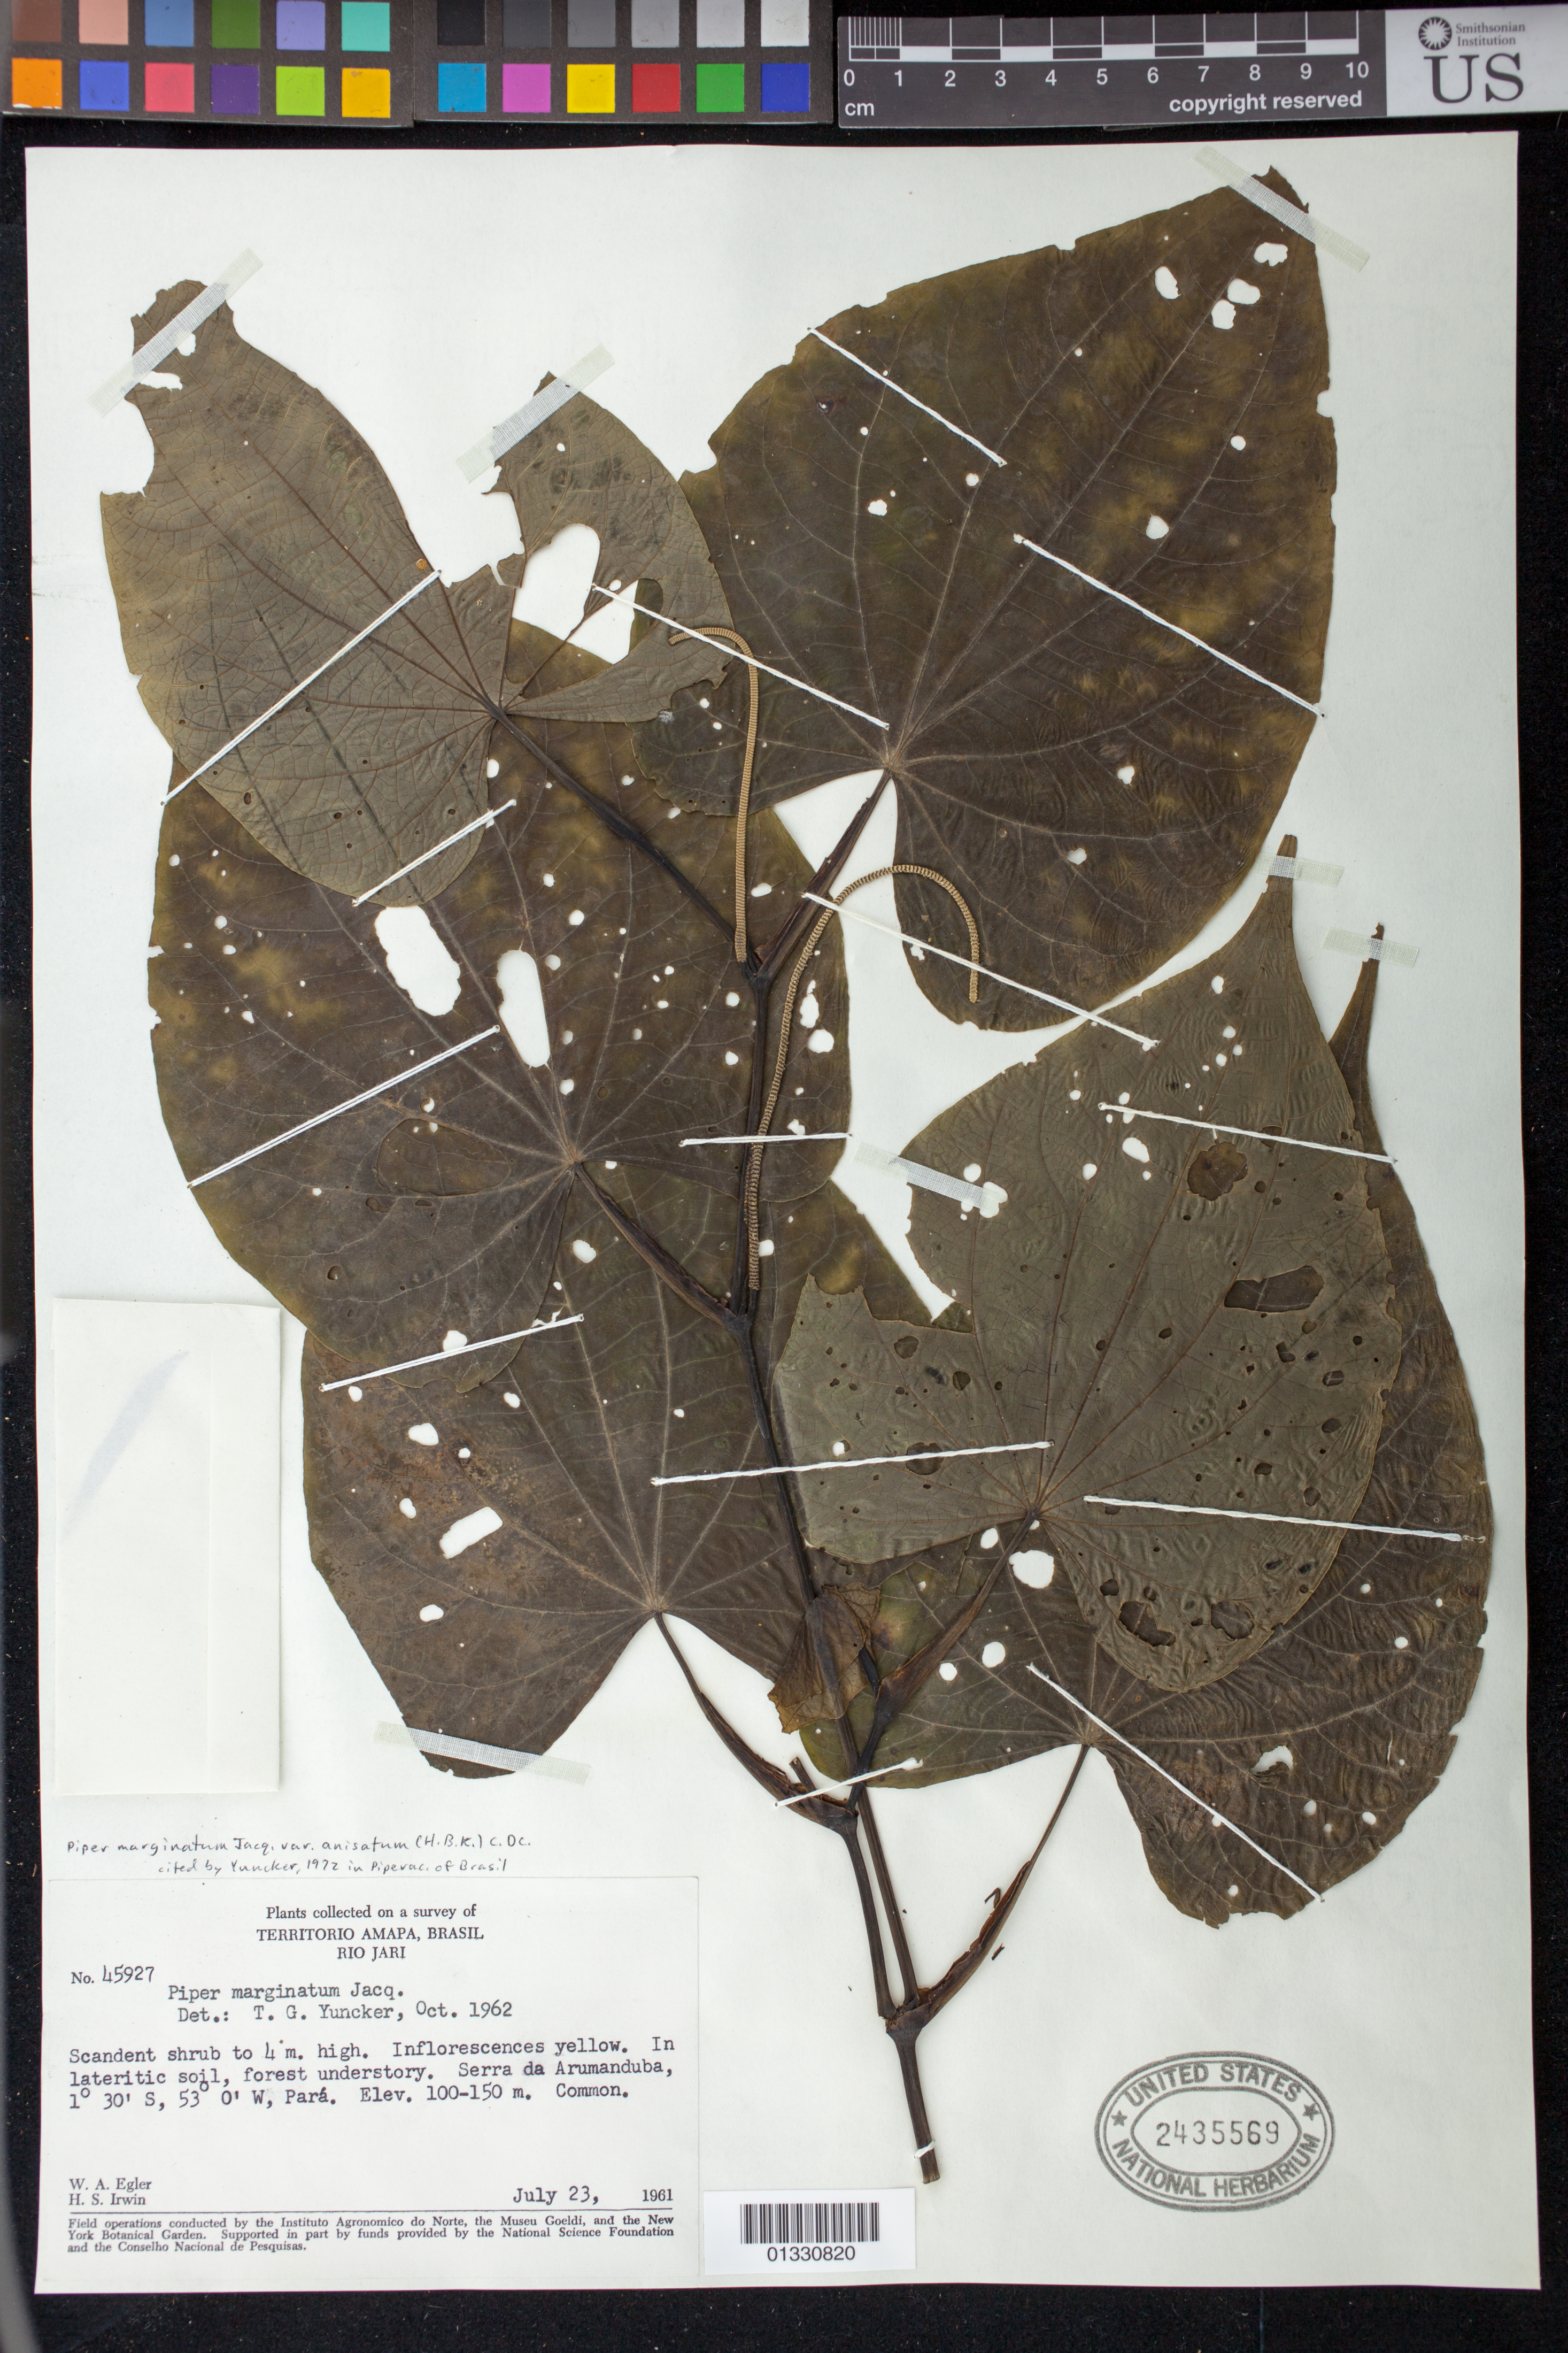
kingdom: Plantae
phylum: Tracheophyta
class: Magnoliopsida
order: Piperales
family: Piperaceae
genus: Piper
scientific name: Piper marginatum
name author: Jacq.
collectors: W. A. Egler & H. Irwin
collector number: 45927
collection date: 1961-07-23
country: Brazil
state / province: Amapá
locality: Serra da Aramanduba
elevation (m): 100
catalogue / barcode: US 2435569